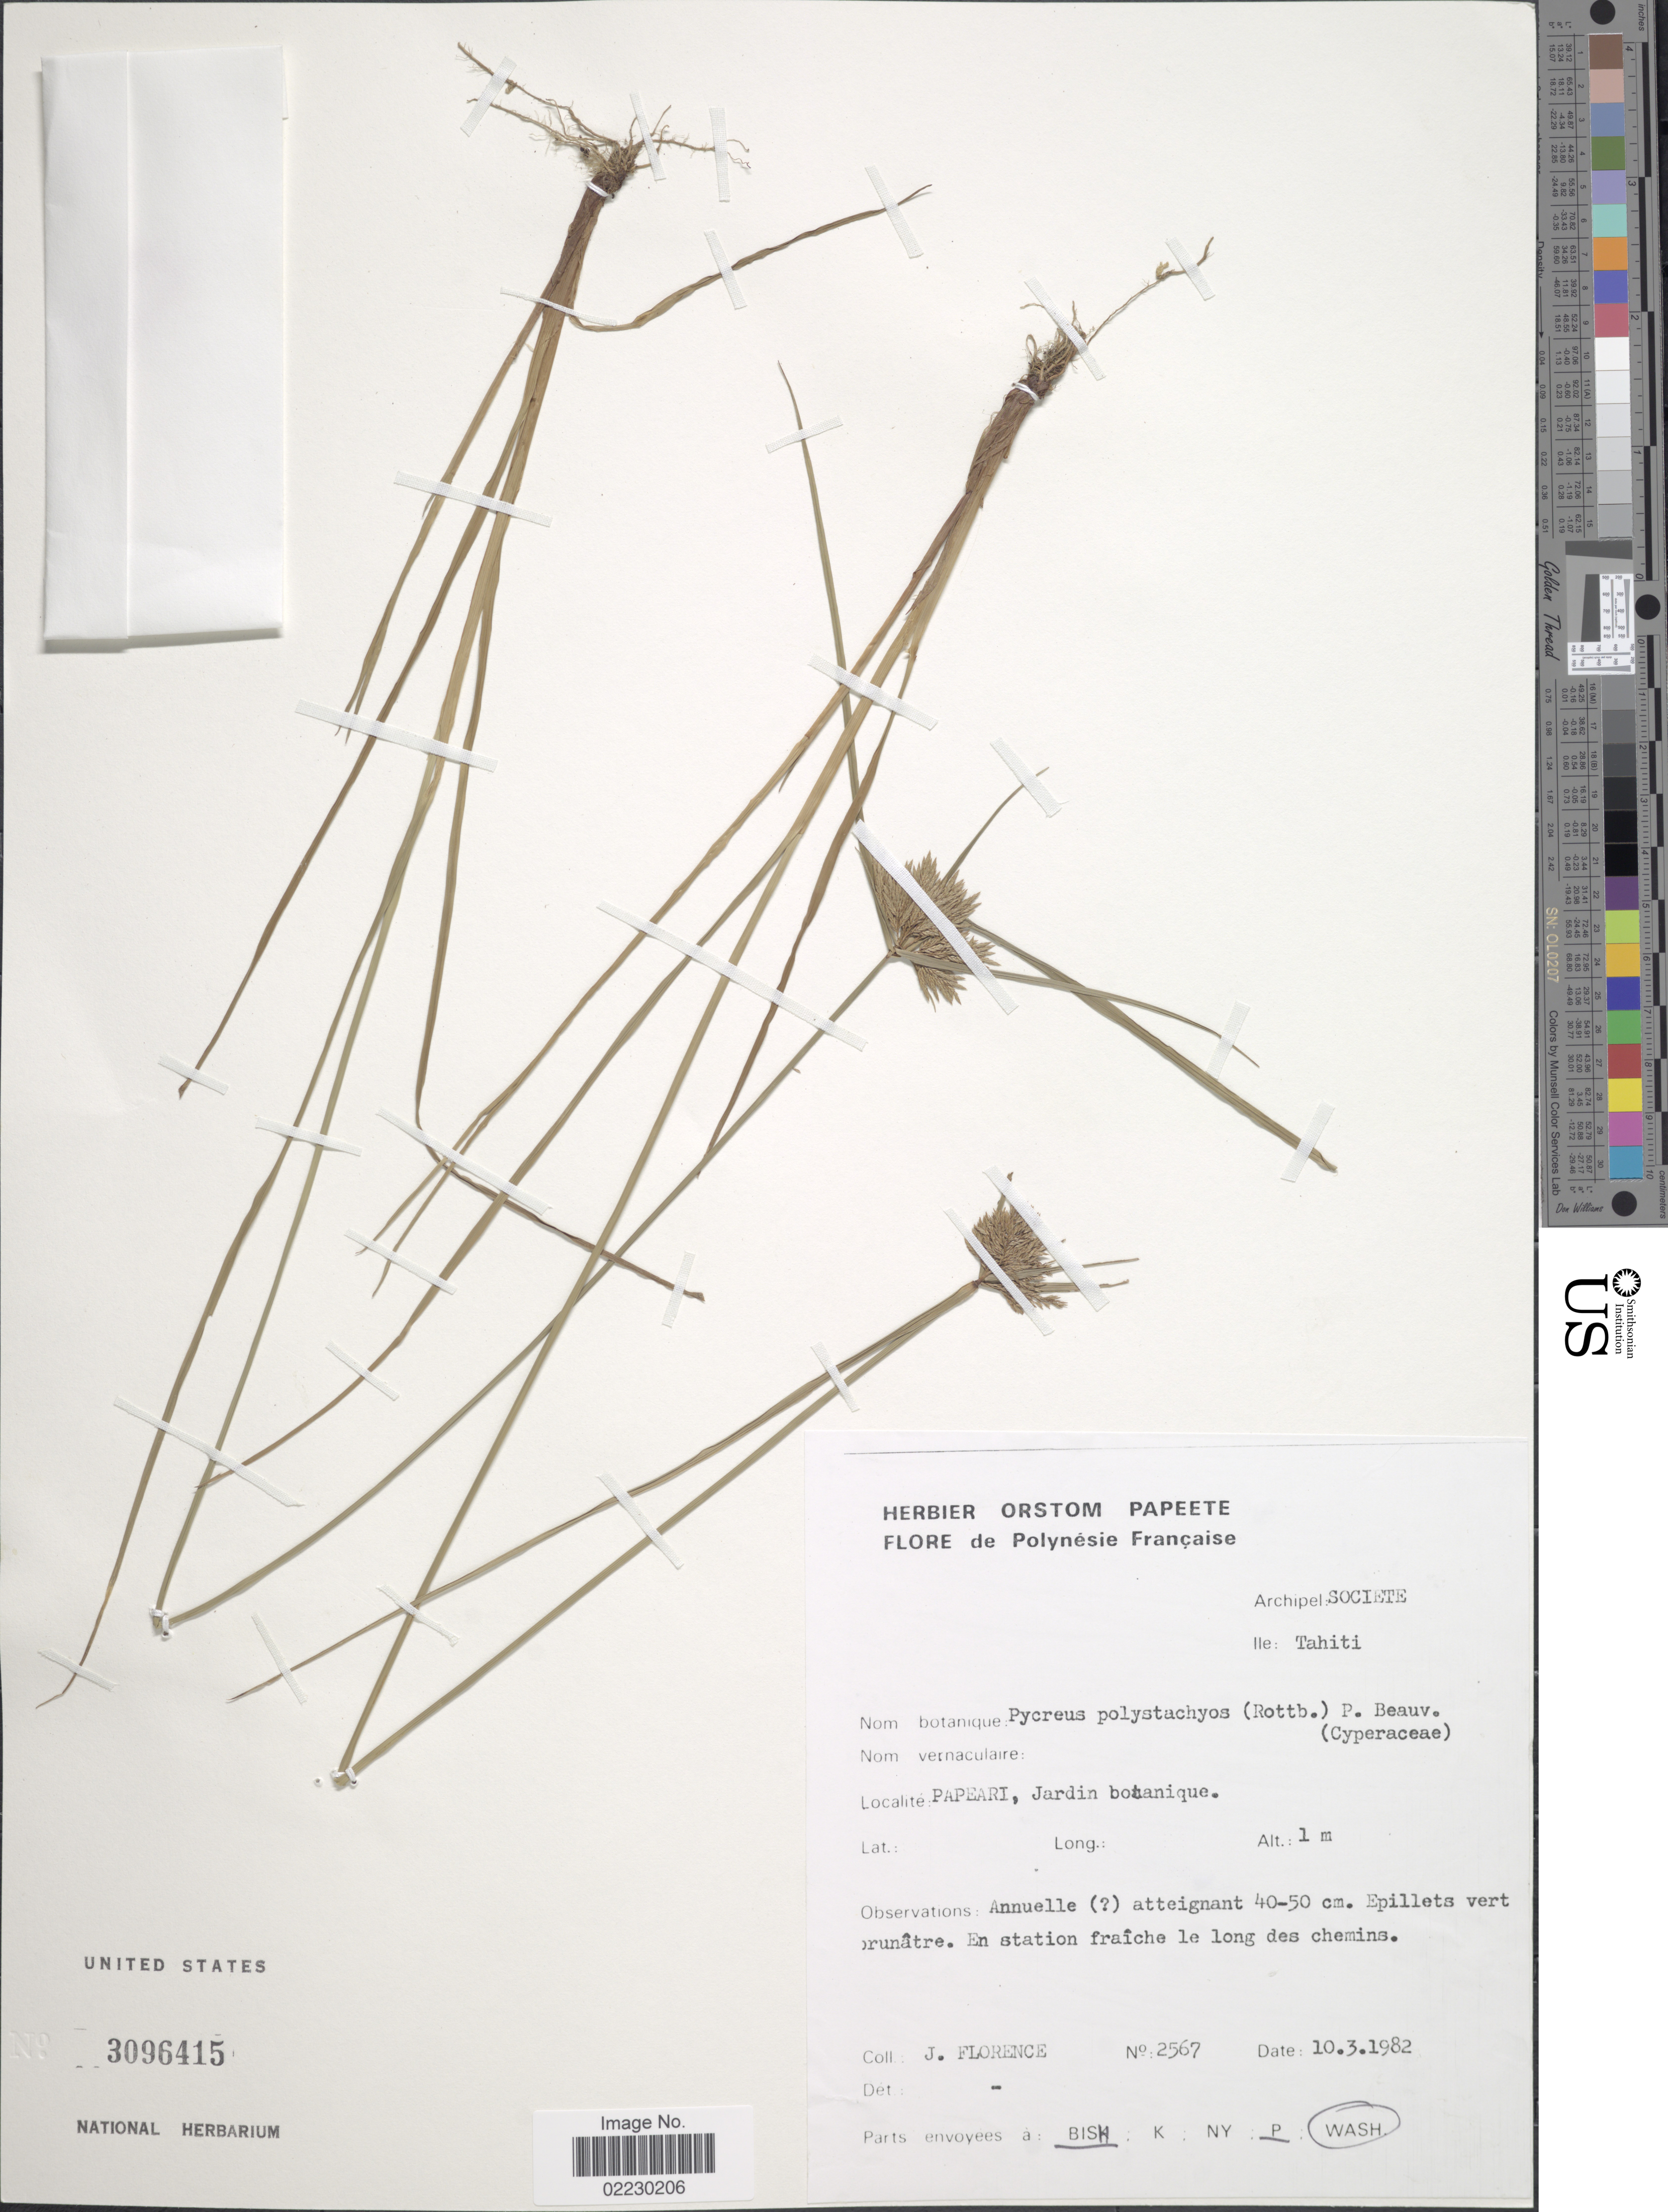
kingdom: Plantae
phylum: Tracheophyta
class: Liliopsida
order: Poales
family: Cyperaceae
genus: Cyperus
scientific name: Cyperus polystachyos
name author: Rottb.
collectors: J. Florence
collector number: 2567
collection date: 1982-03-10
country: French Polynesia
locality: Archipel: Societe, Ile: Tahiti, Papeari, Jardin botanique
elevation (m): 1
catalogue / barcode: US 3096415